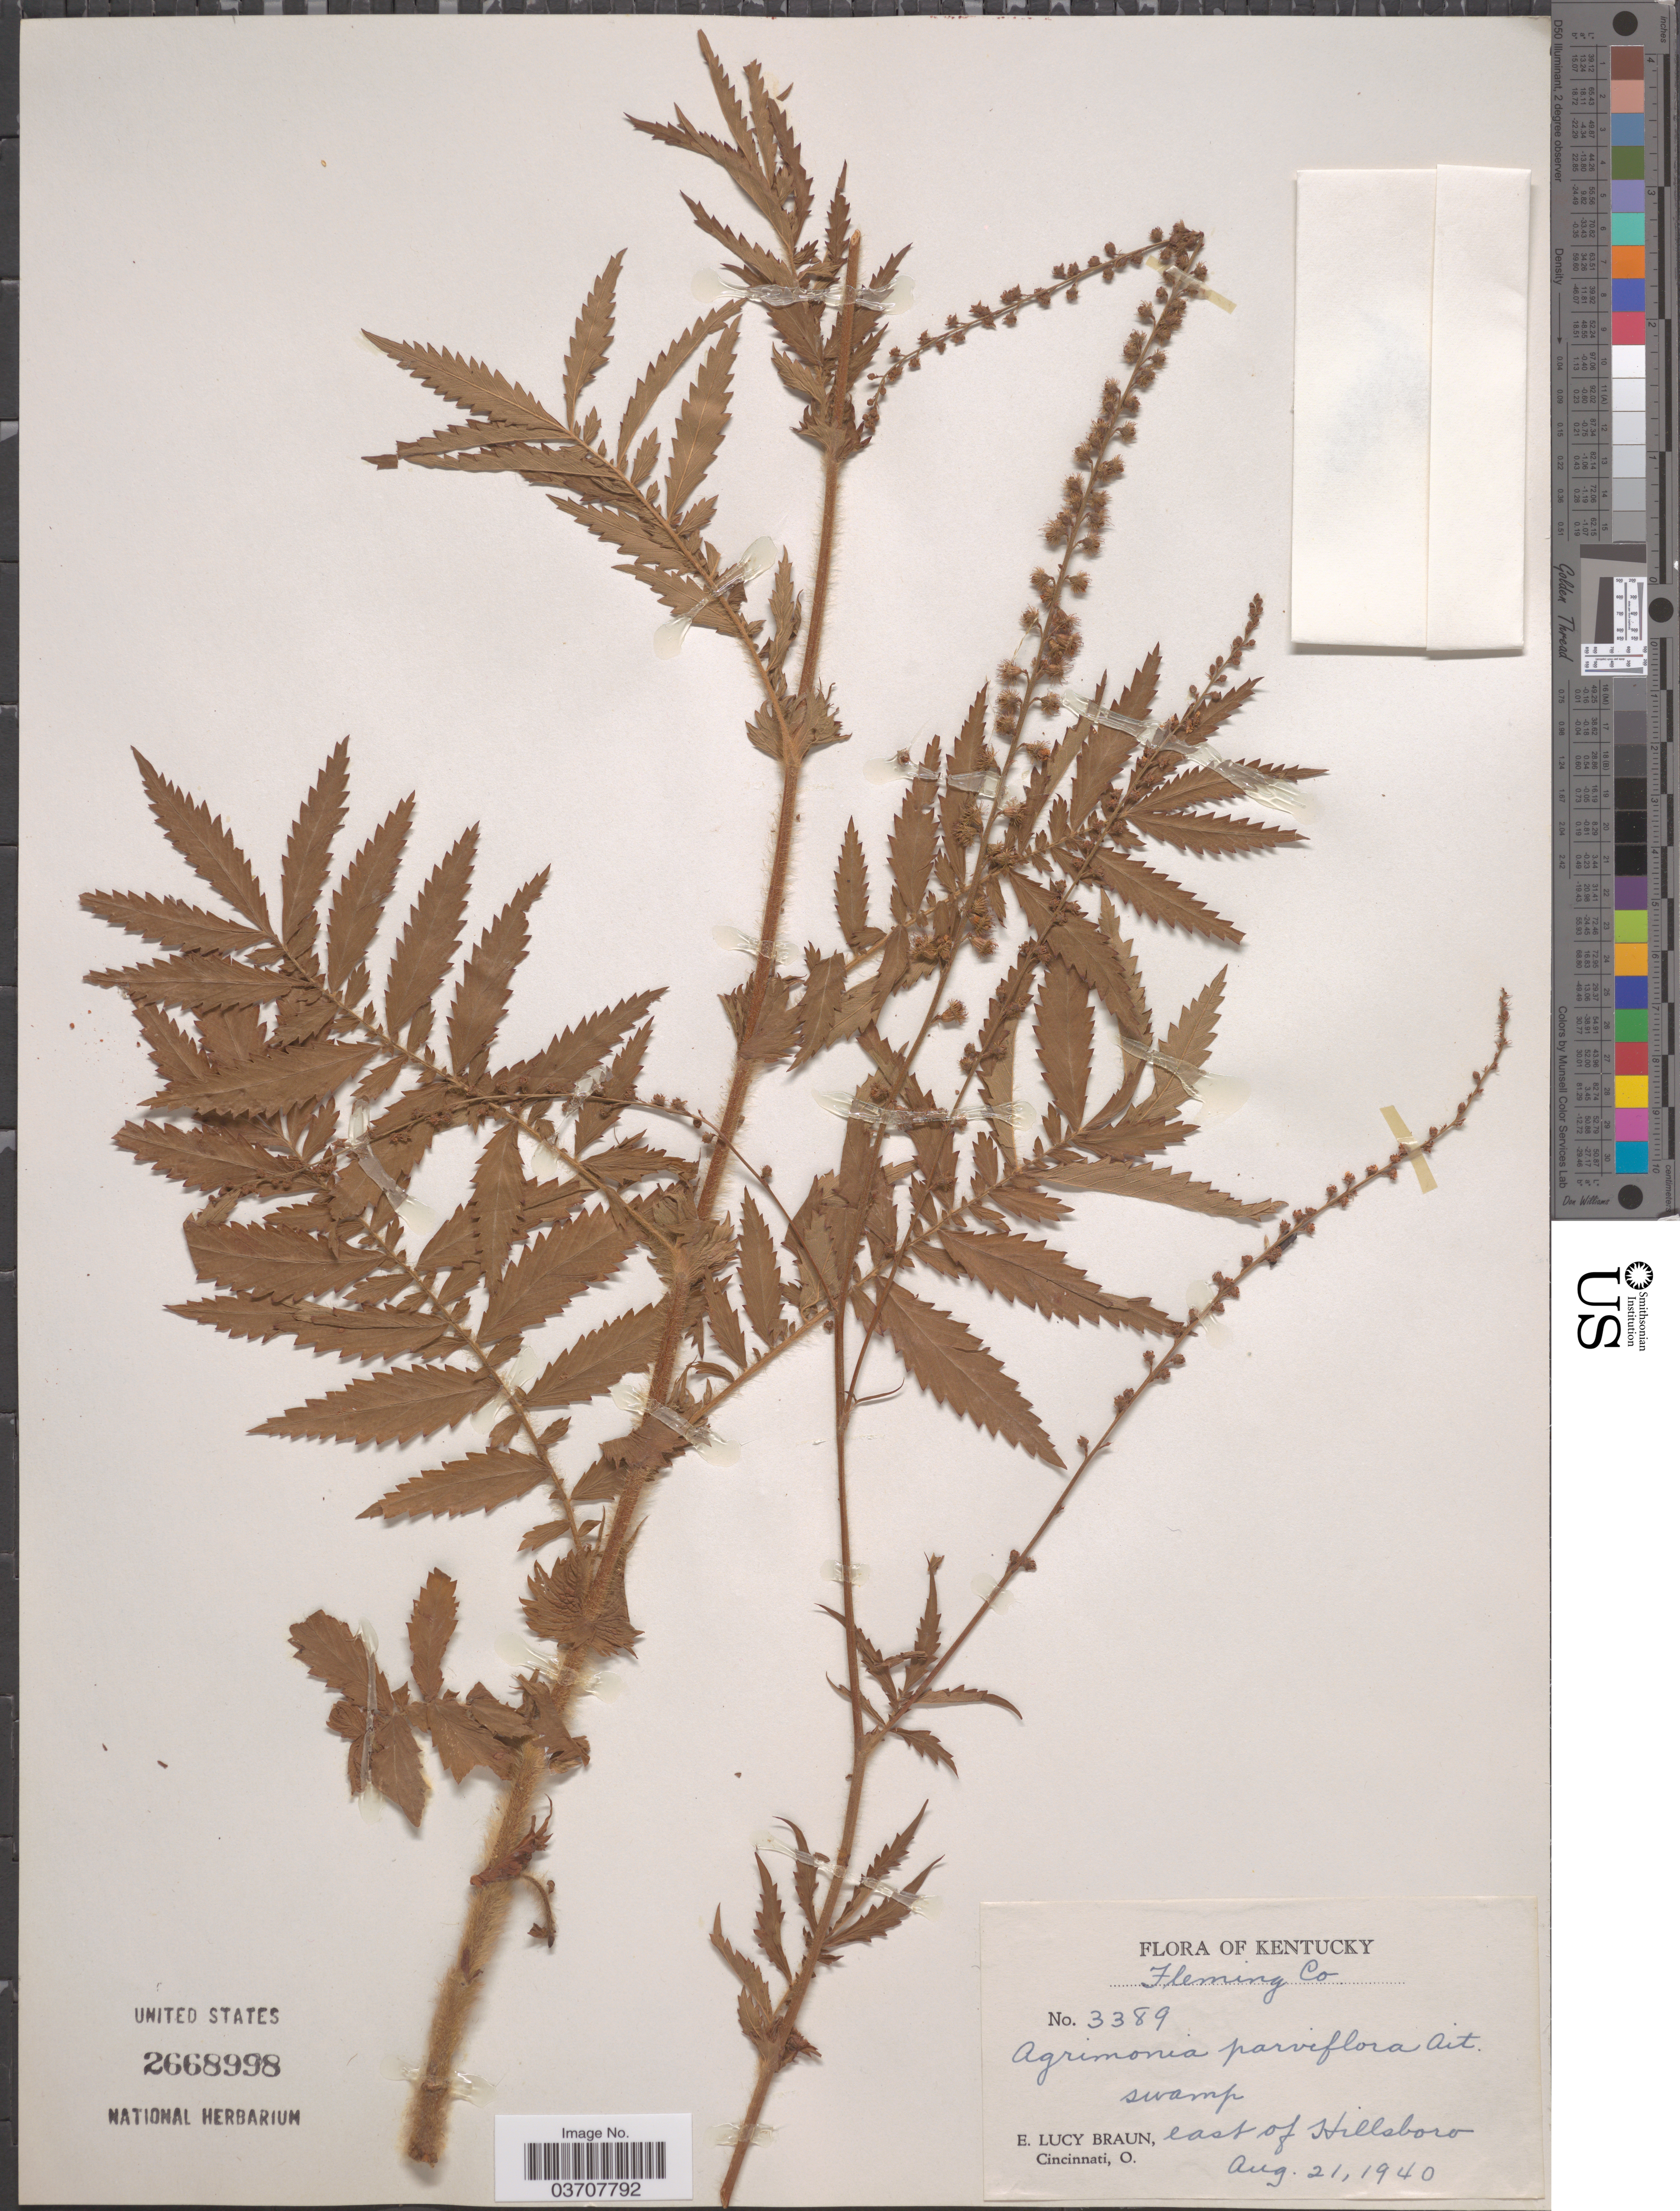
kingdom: Plantae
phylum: Tracheophyta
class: Magnoliopsida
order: Rosales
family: Rosaceae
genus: Agrimonia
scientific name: Agrimonia parviflora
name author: Aiton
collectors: E. L. Braun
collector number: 3389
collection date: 1940-08-21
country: United States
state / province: Kentucky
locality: Fleming Co. Swamp east of Hillsboro.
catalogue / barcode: US 2668998